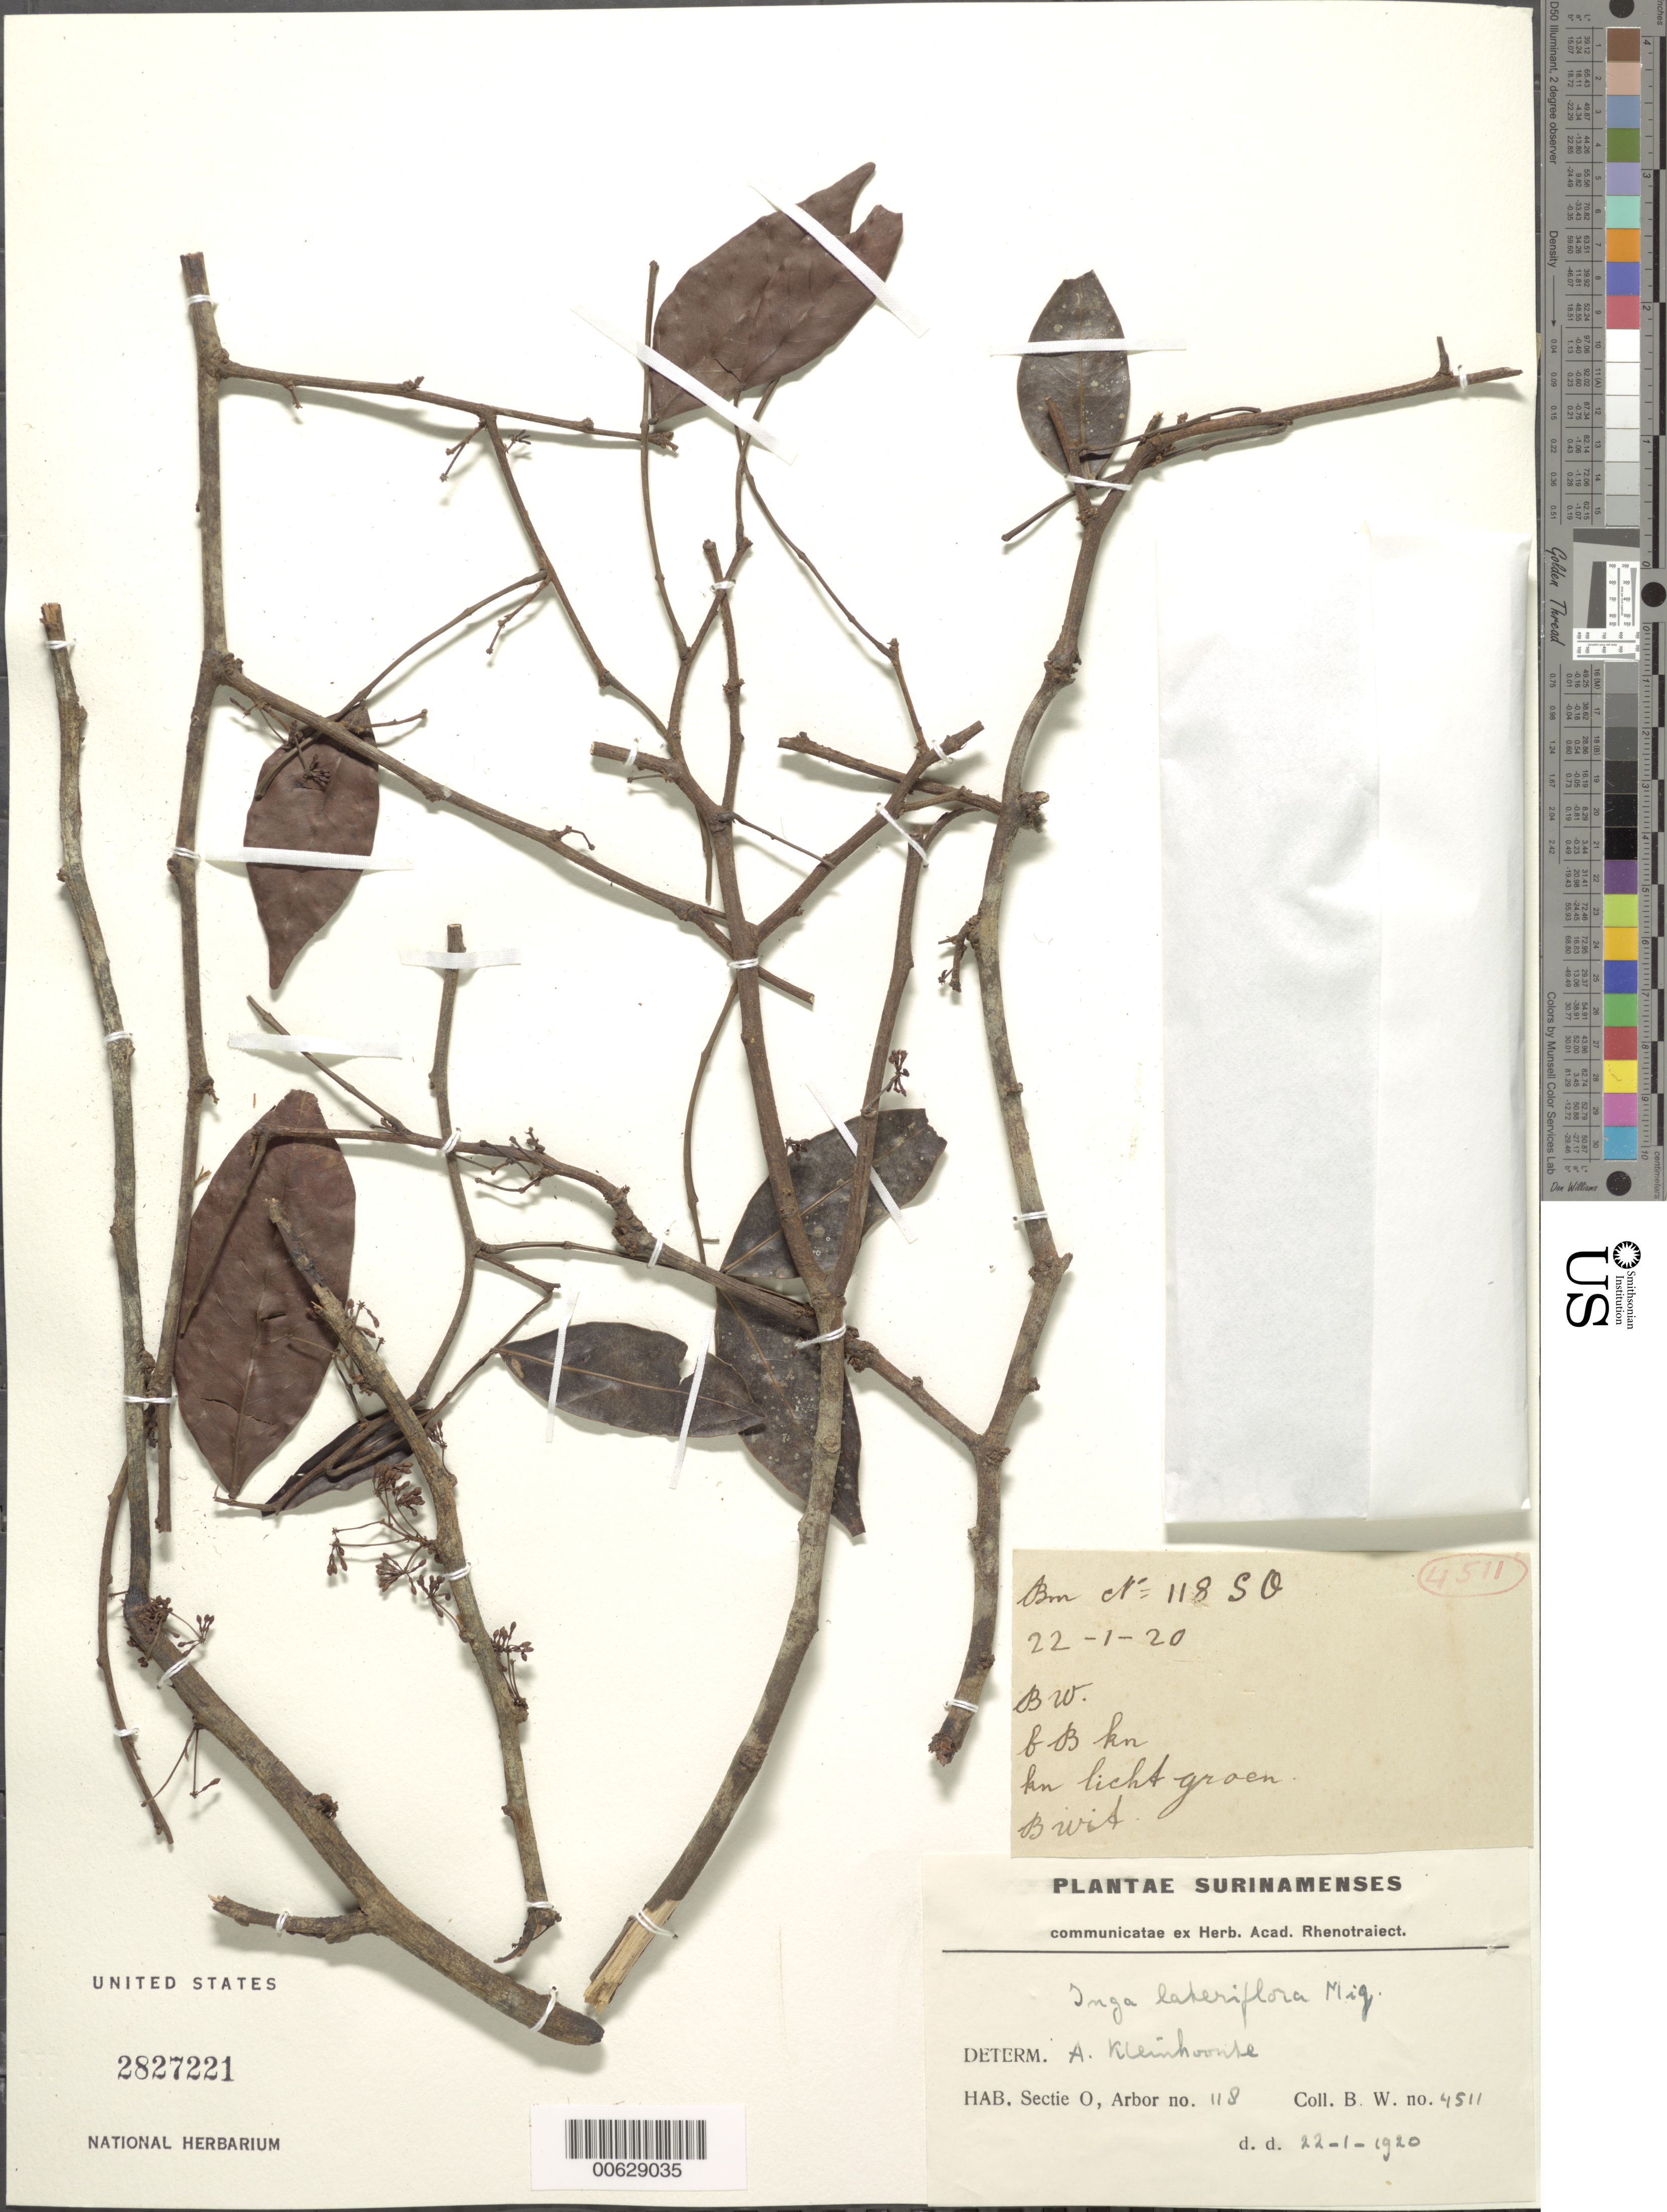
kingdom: Plantae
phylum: Tracheophyta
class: Magnoliopsida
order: Fabales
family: Fabaceae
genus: Inga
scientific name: Inga lateriflora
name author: Miq.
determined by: Kleinhoonte, Anthonia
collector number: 4511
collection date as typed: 22-Jan-20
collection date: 1920-01-22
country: Suriname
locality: Sectie O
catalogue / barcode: US 2827221